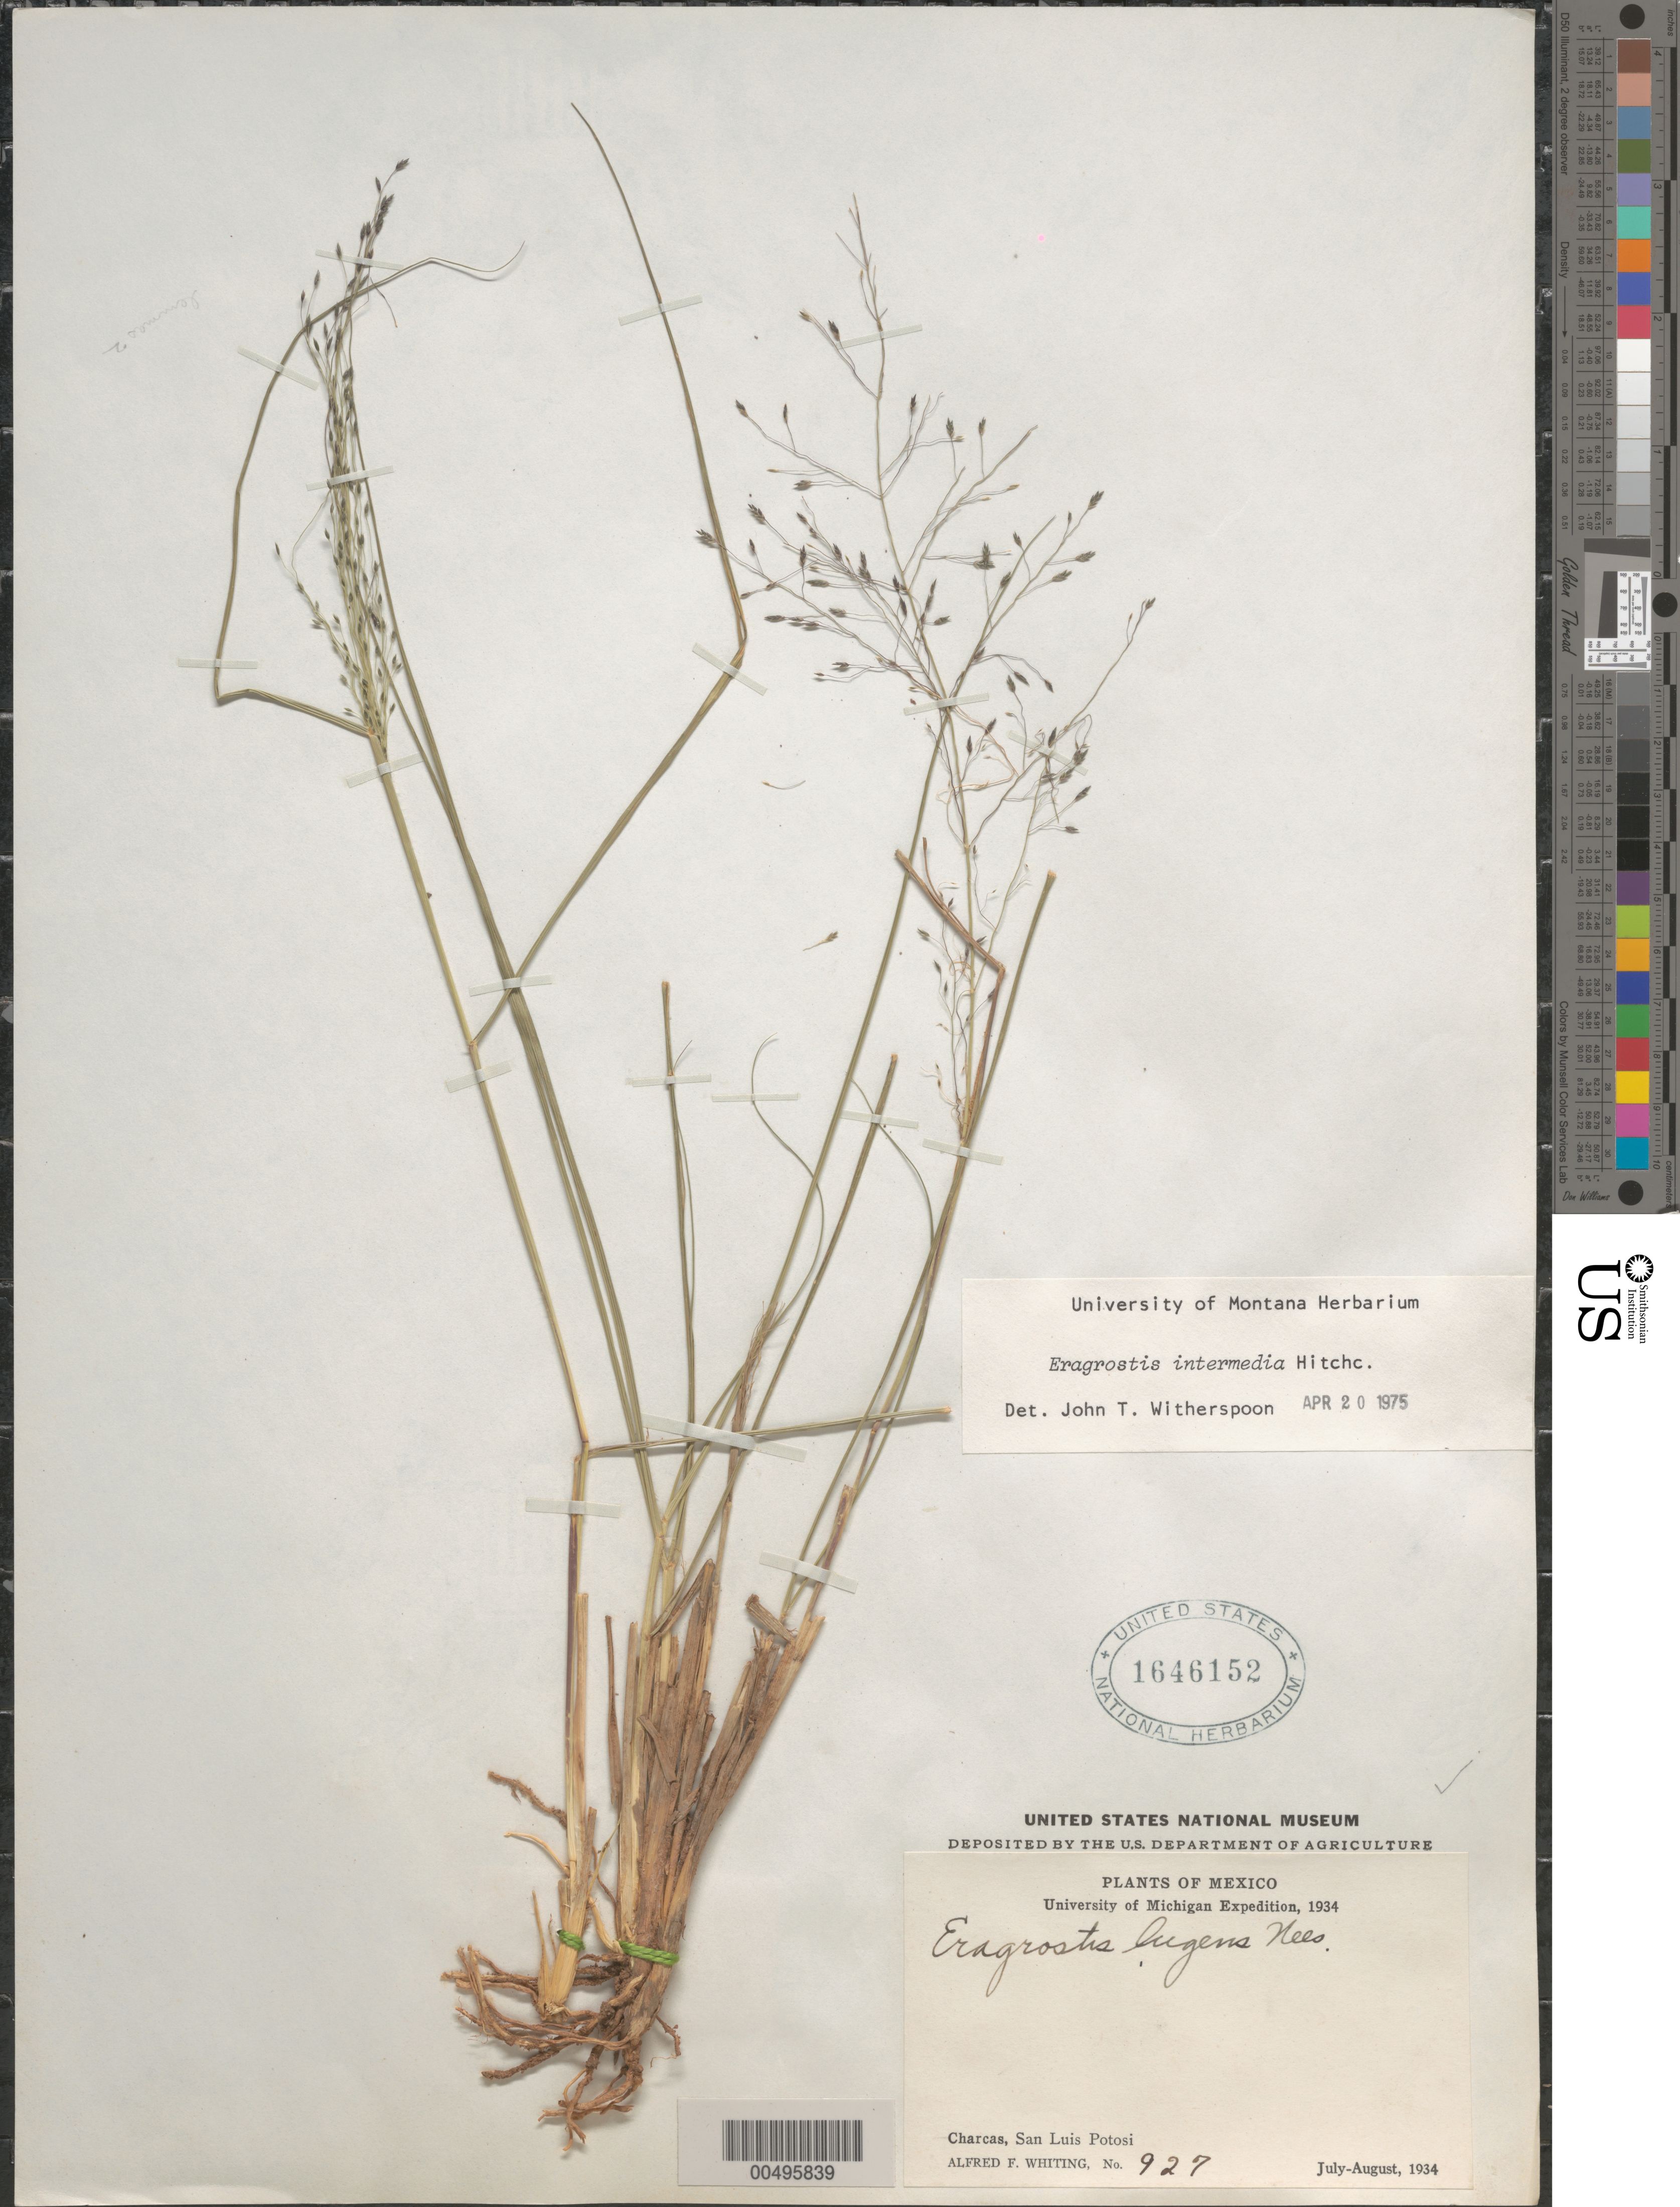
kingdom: Plantae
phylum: Tracheophyta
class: Liliopsida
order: Poales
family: Poaceae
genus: Eragrostis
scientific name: Eragrostis intermedia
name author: Hitchc.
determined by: Witherspoon, John T.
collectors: A. F. Whiting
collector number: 927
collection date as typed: Jul 1934 to Aug 1934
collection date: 1934-07/1934-08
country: Mexico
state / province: San Luis Potosi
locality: Charcas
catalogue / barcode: US 1646152